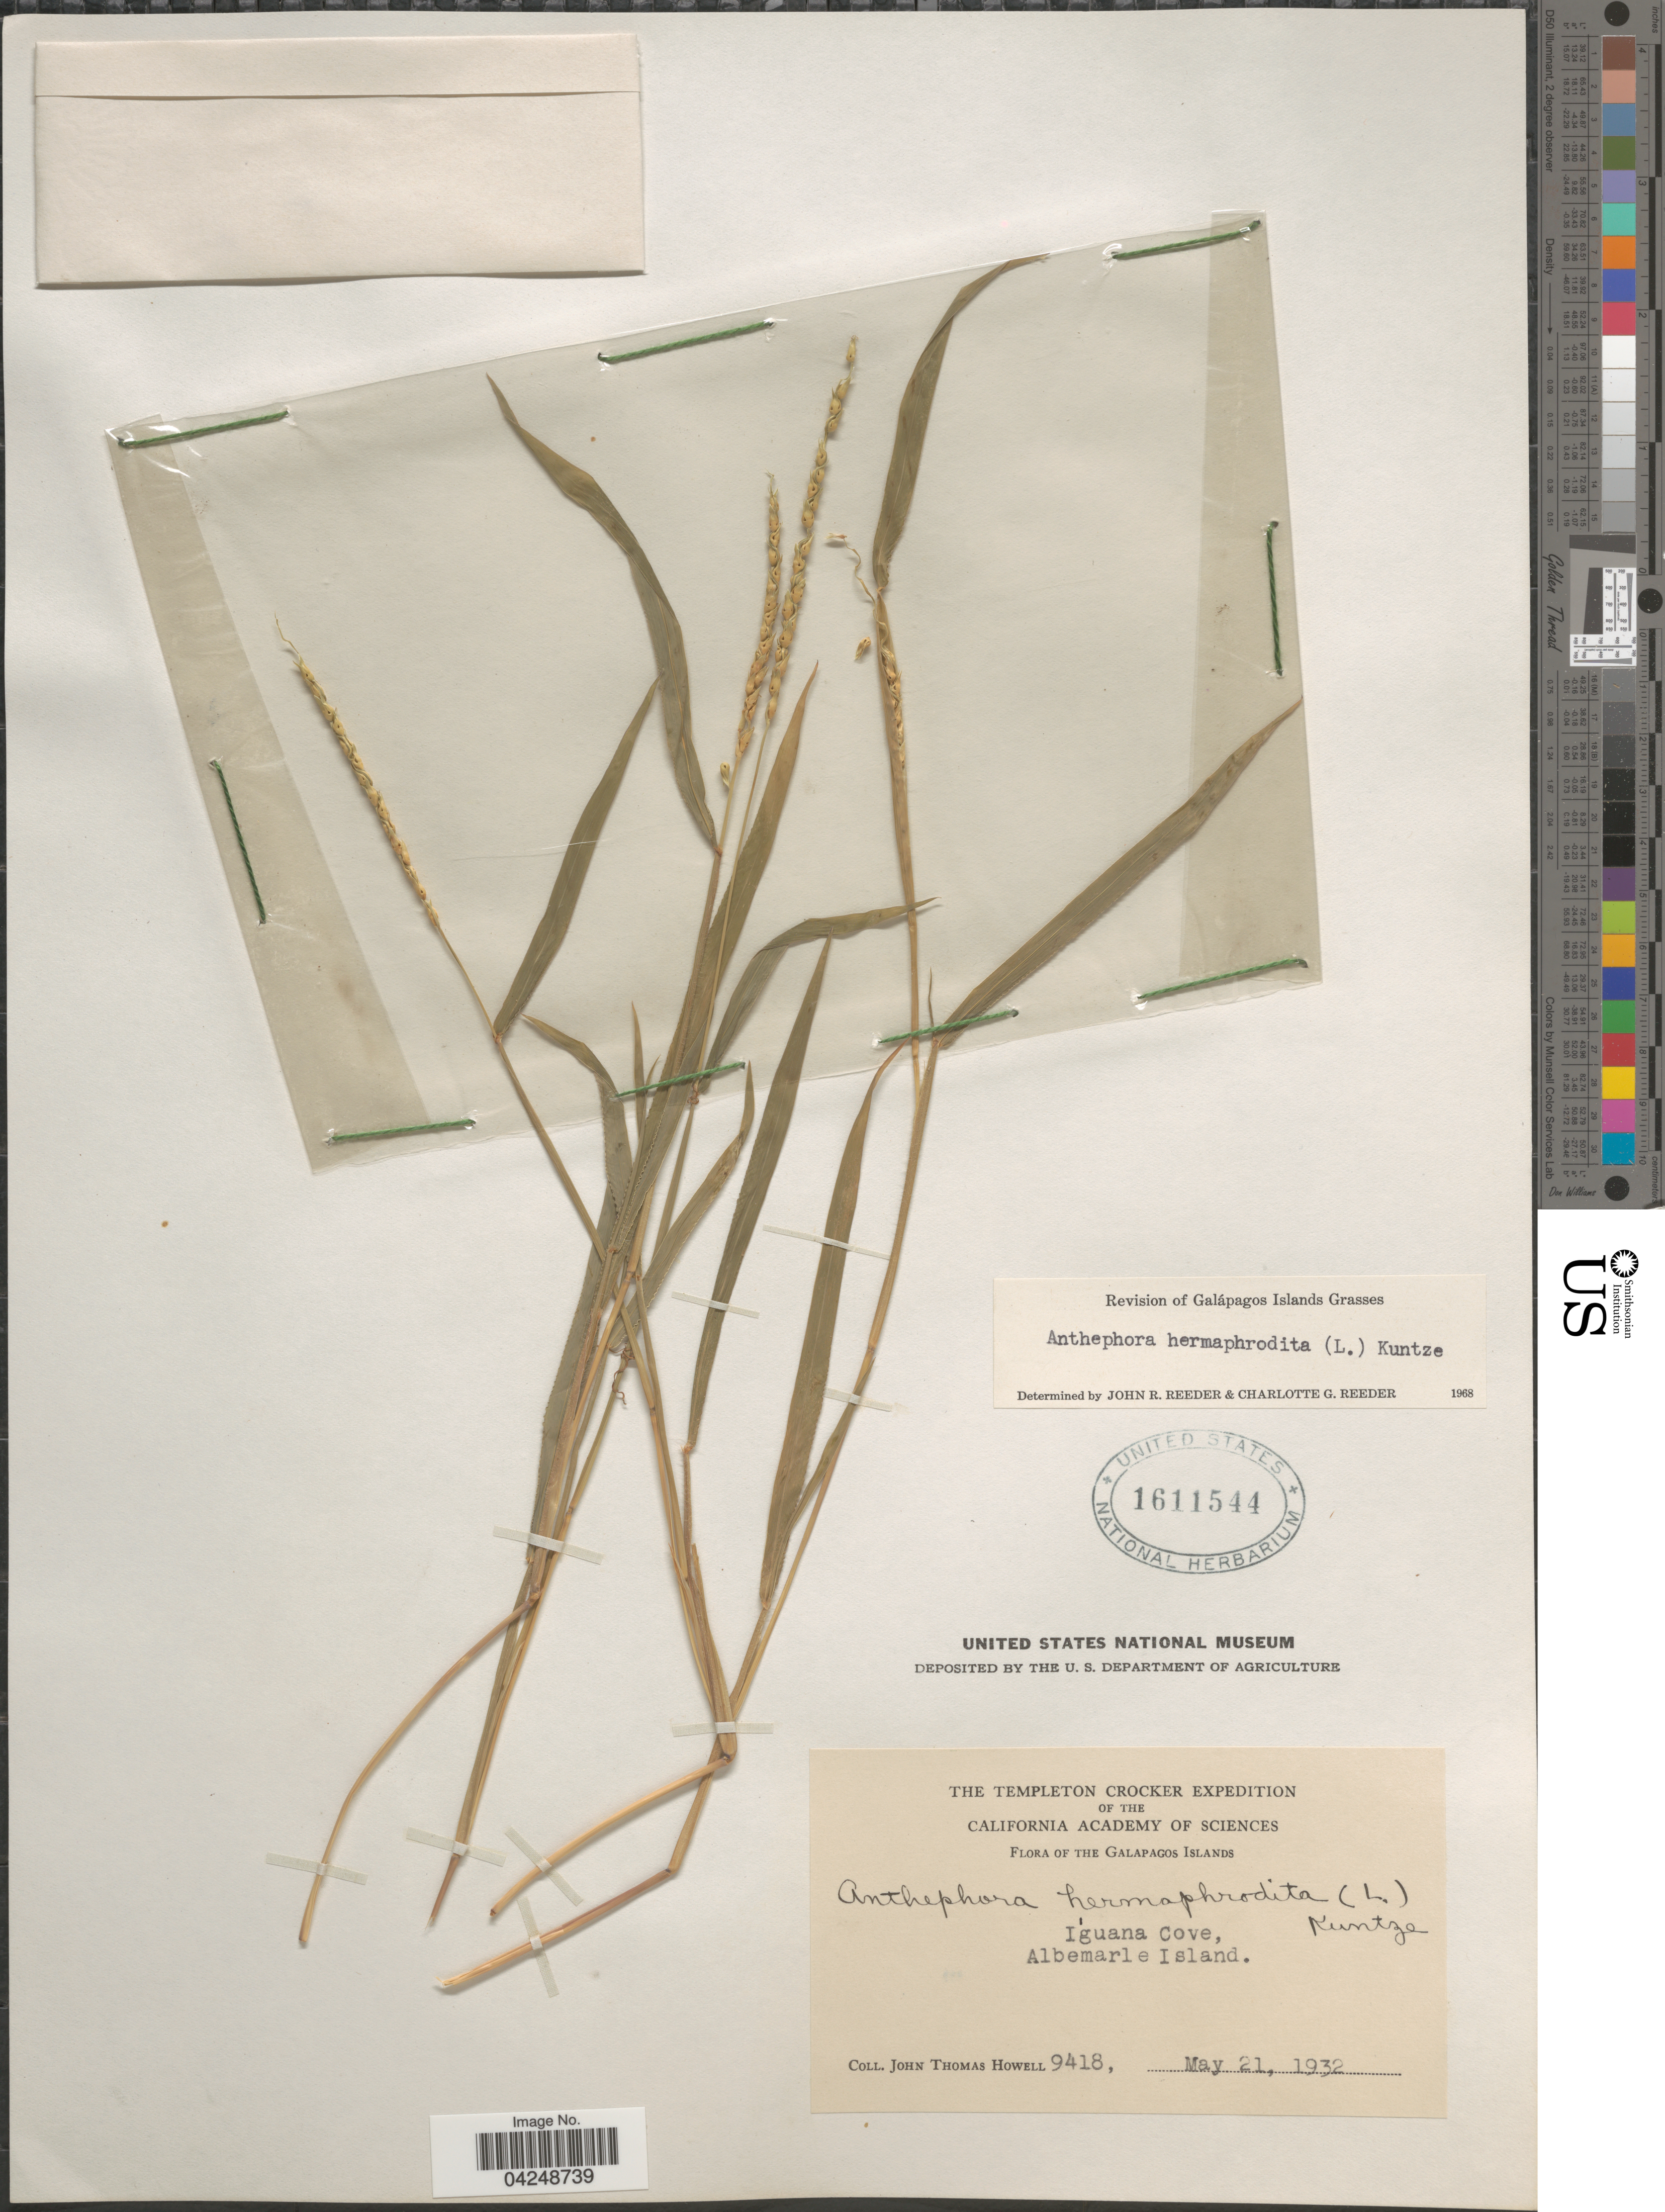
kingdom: Plantae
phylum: Tracheophyta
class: Liliopsida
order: Poales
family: Poaceae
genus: Anthephora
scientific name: Anthephora hermaphrodita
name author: (L.) Kuntze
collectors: J. T. Howell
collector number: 9418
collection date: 1932-05-21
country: Ecuador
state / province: Colón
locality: The Templeton Crocker Expedition. The Galapagos Islands. Iguana Cove, Albemarle Island.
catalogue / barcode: US 1611544